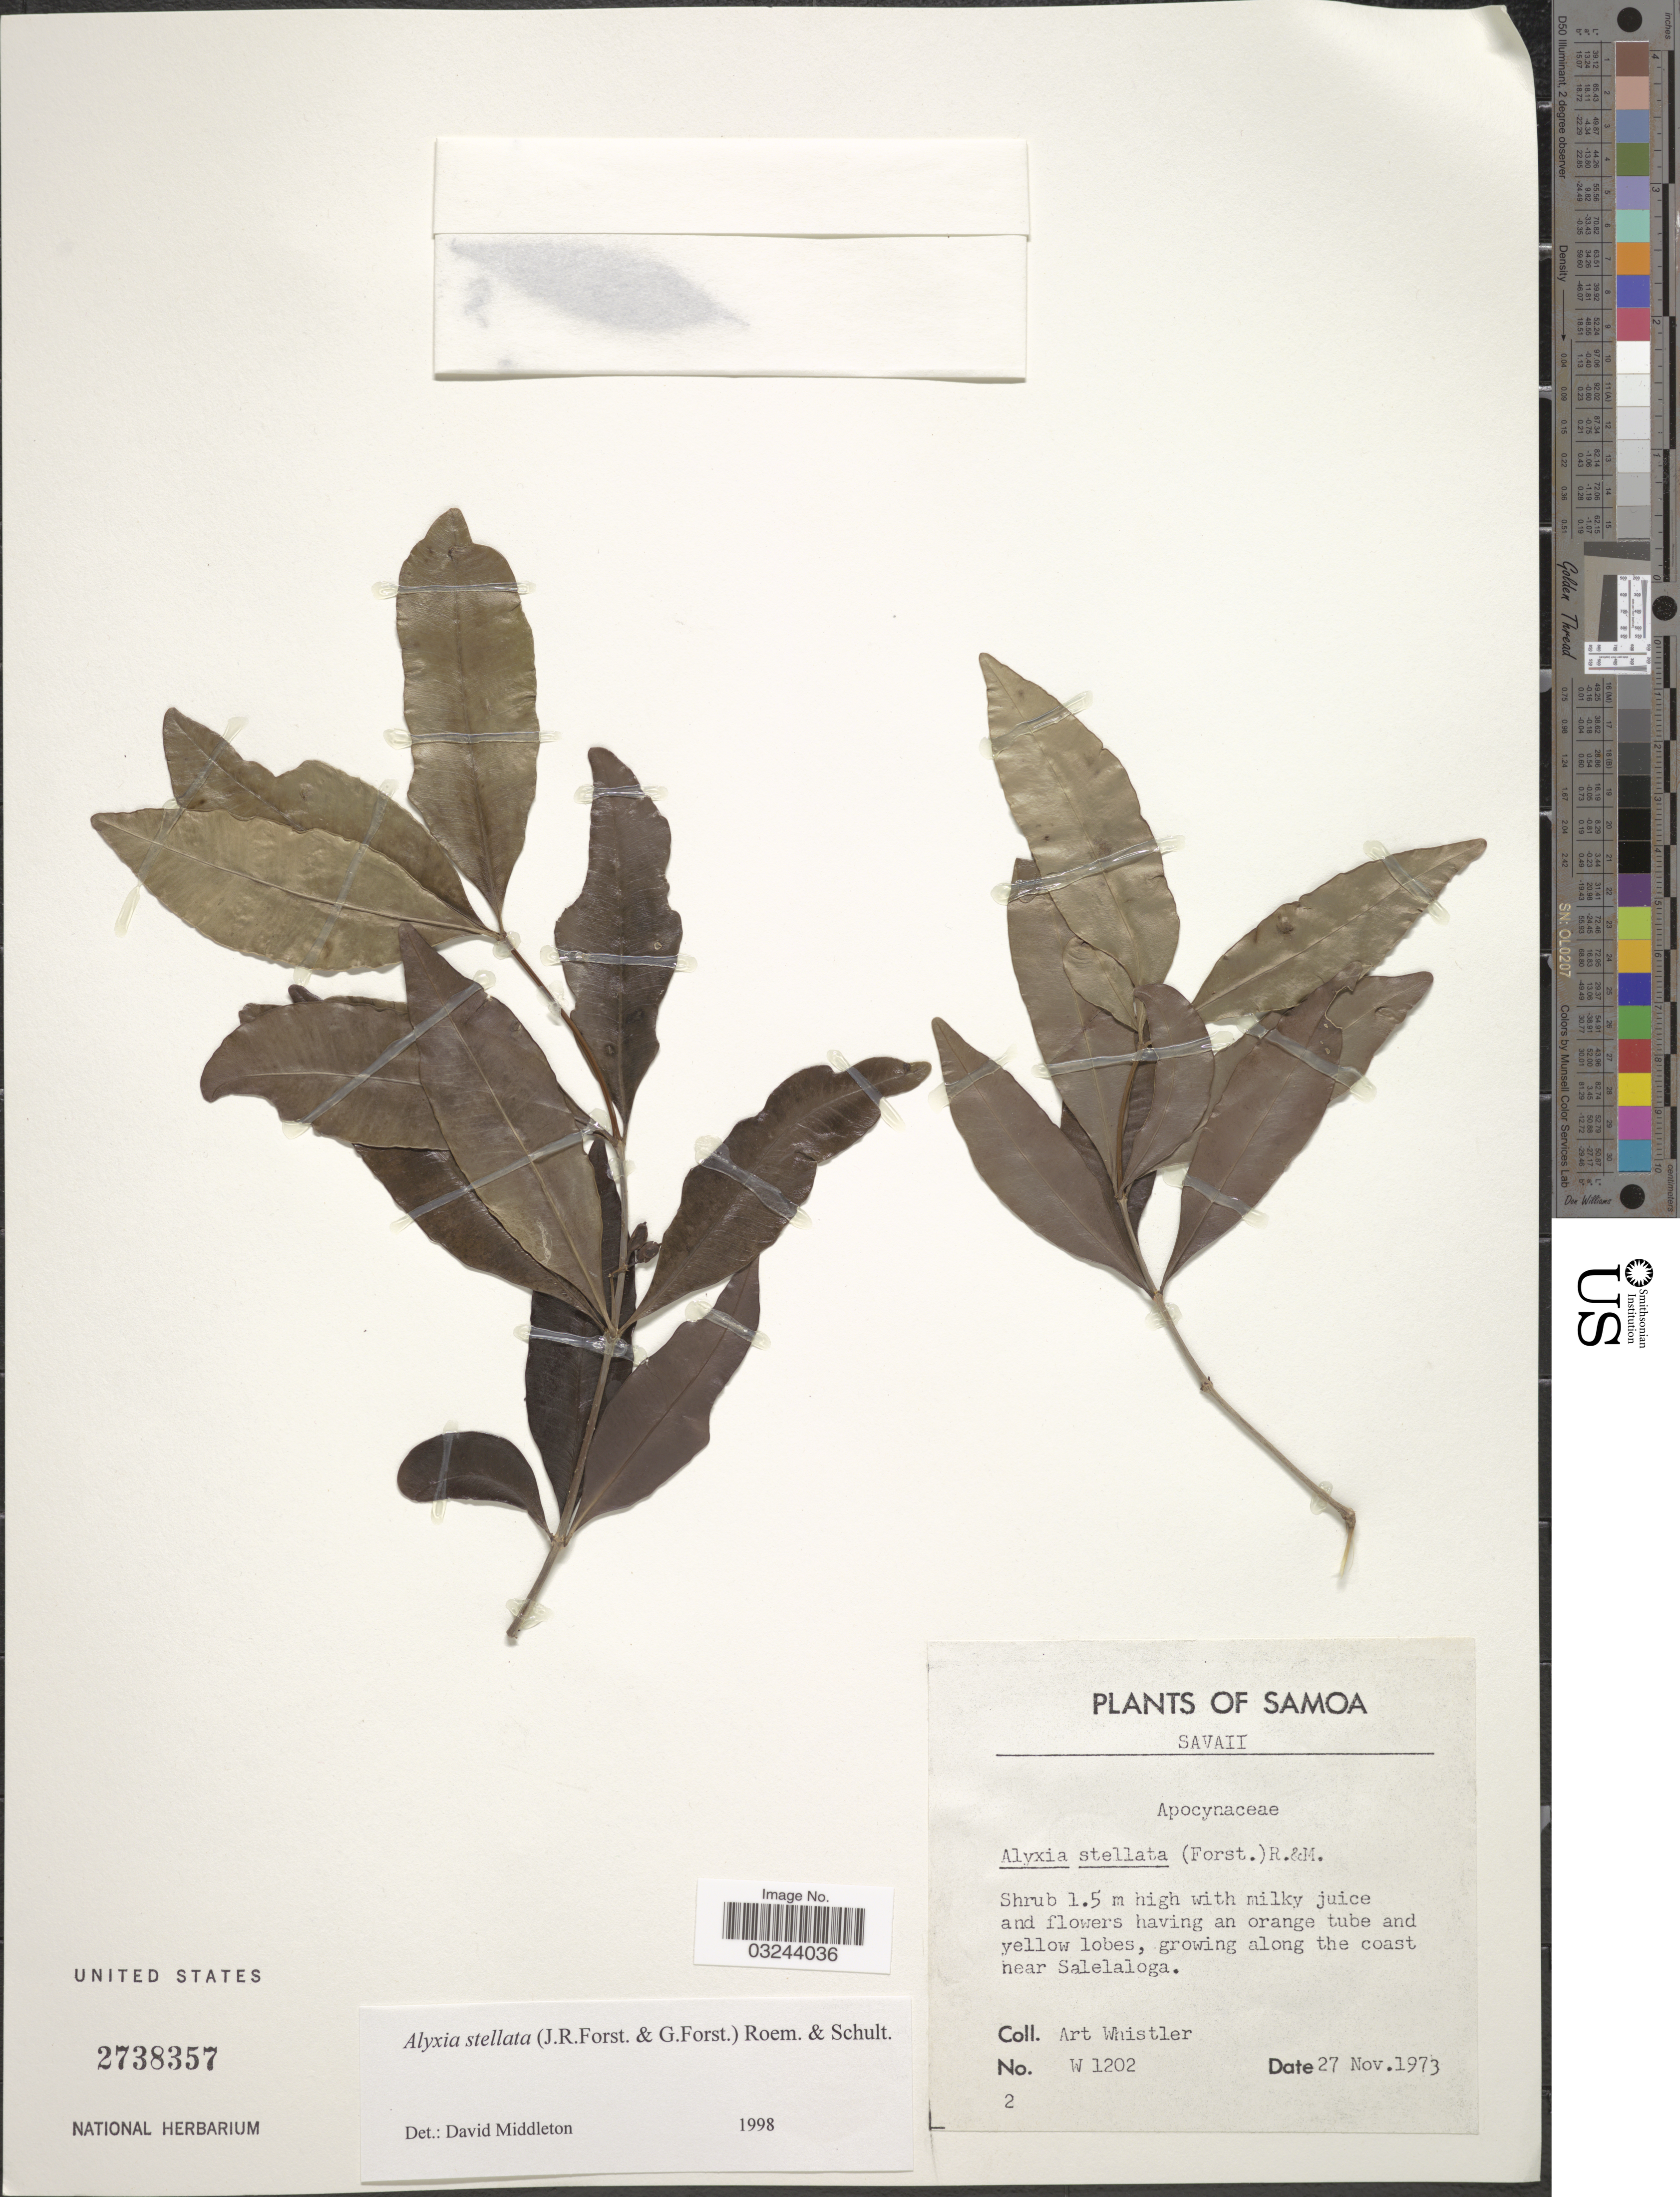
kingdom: Plantae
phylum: Tracheophyta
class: Magnoliopsida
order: Gentianales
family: Apocynaceae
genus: Alyxia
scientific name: Alyxia stellata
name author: (J.R. Forst. & G. Forst.) Roem. & Schult.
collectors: A. Whistler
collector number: W1202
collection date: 1973-11-27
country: Samoa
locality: Samoa. Savaii. Growing along the coast near Salelaloga.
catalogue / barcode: US 2738357